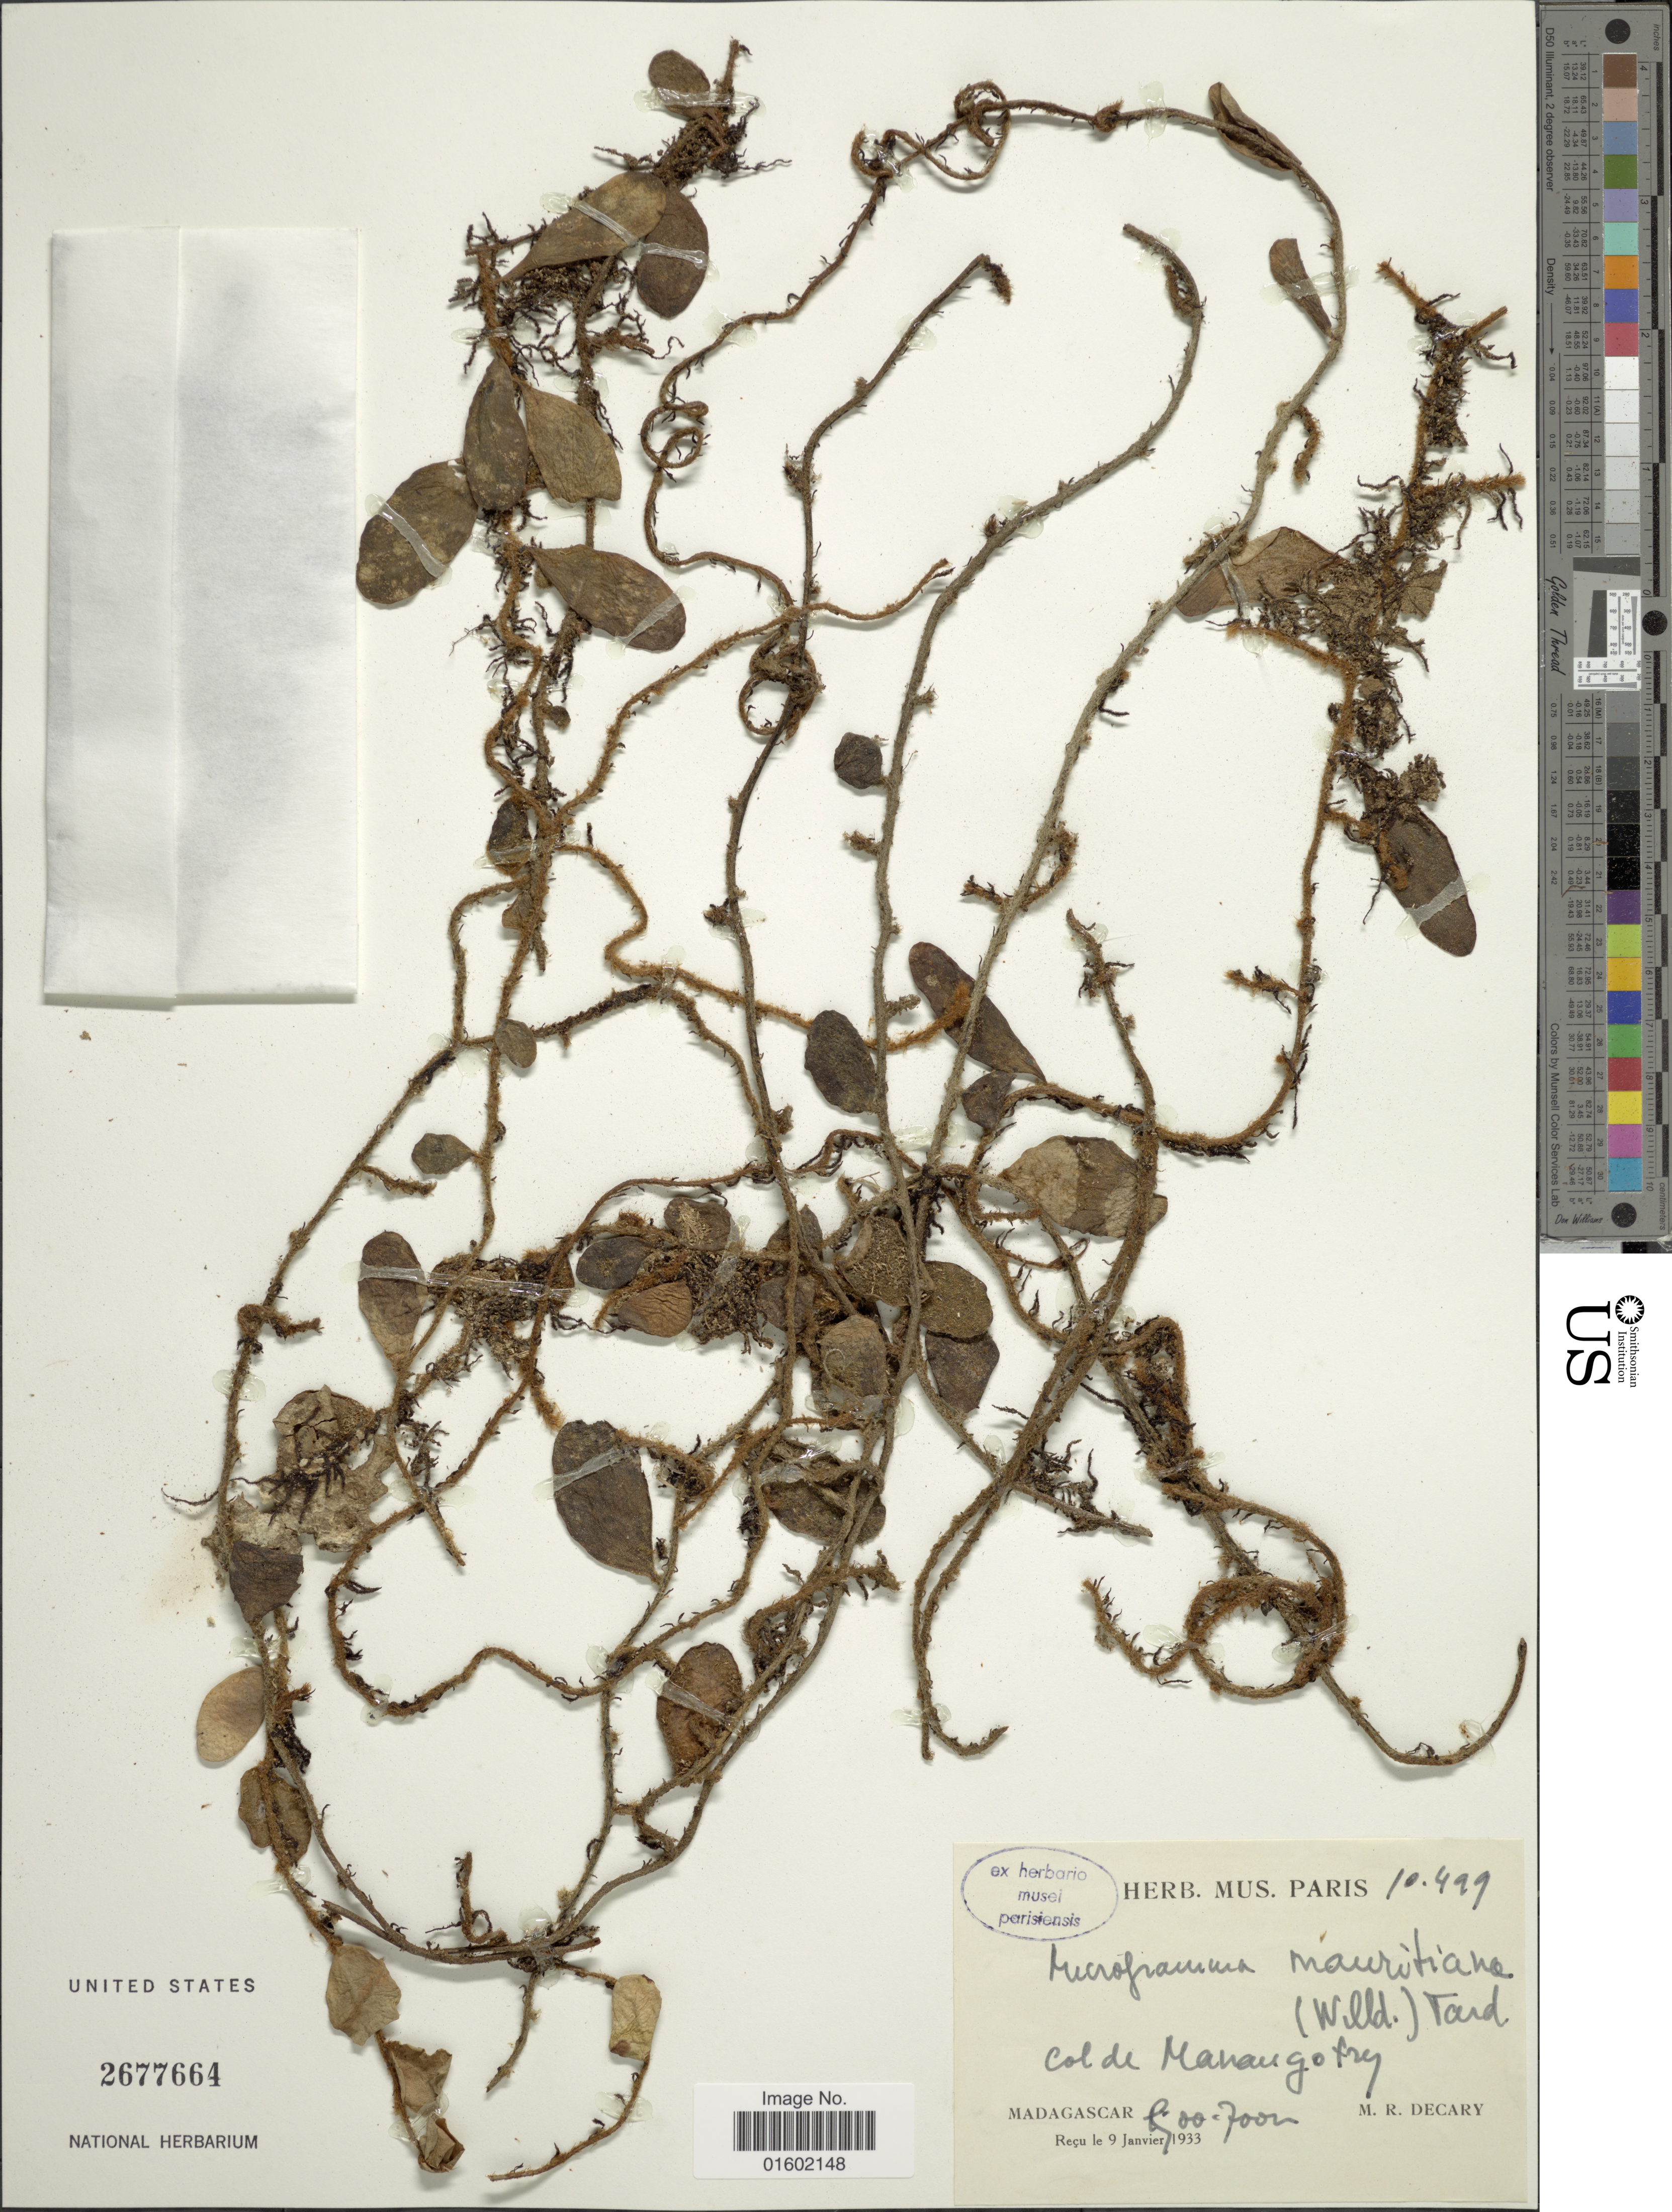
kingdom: Plantae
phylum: Tracheophyta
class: Polypodiopsida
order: Polypodiales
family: Polypodiaceae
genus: Microgramma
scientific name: Microgramma mauritiana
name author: (Willd.) Tardieu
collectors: R. Decary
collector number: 10499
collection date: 1933-01-09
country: Madagascar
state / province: Anosy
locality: Col de Manangotry [Manangotry Pass]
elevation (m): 500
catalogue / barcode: US 2677664